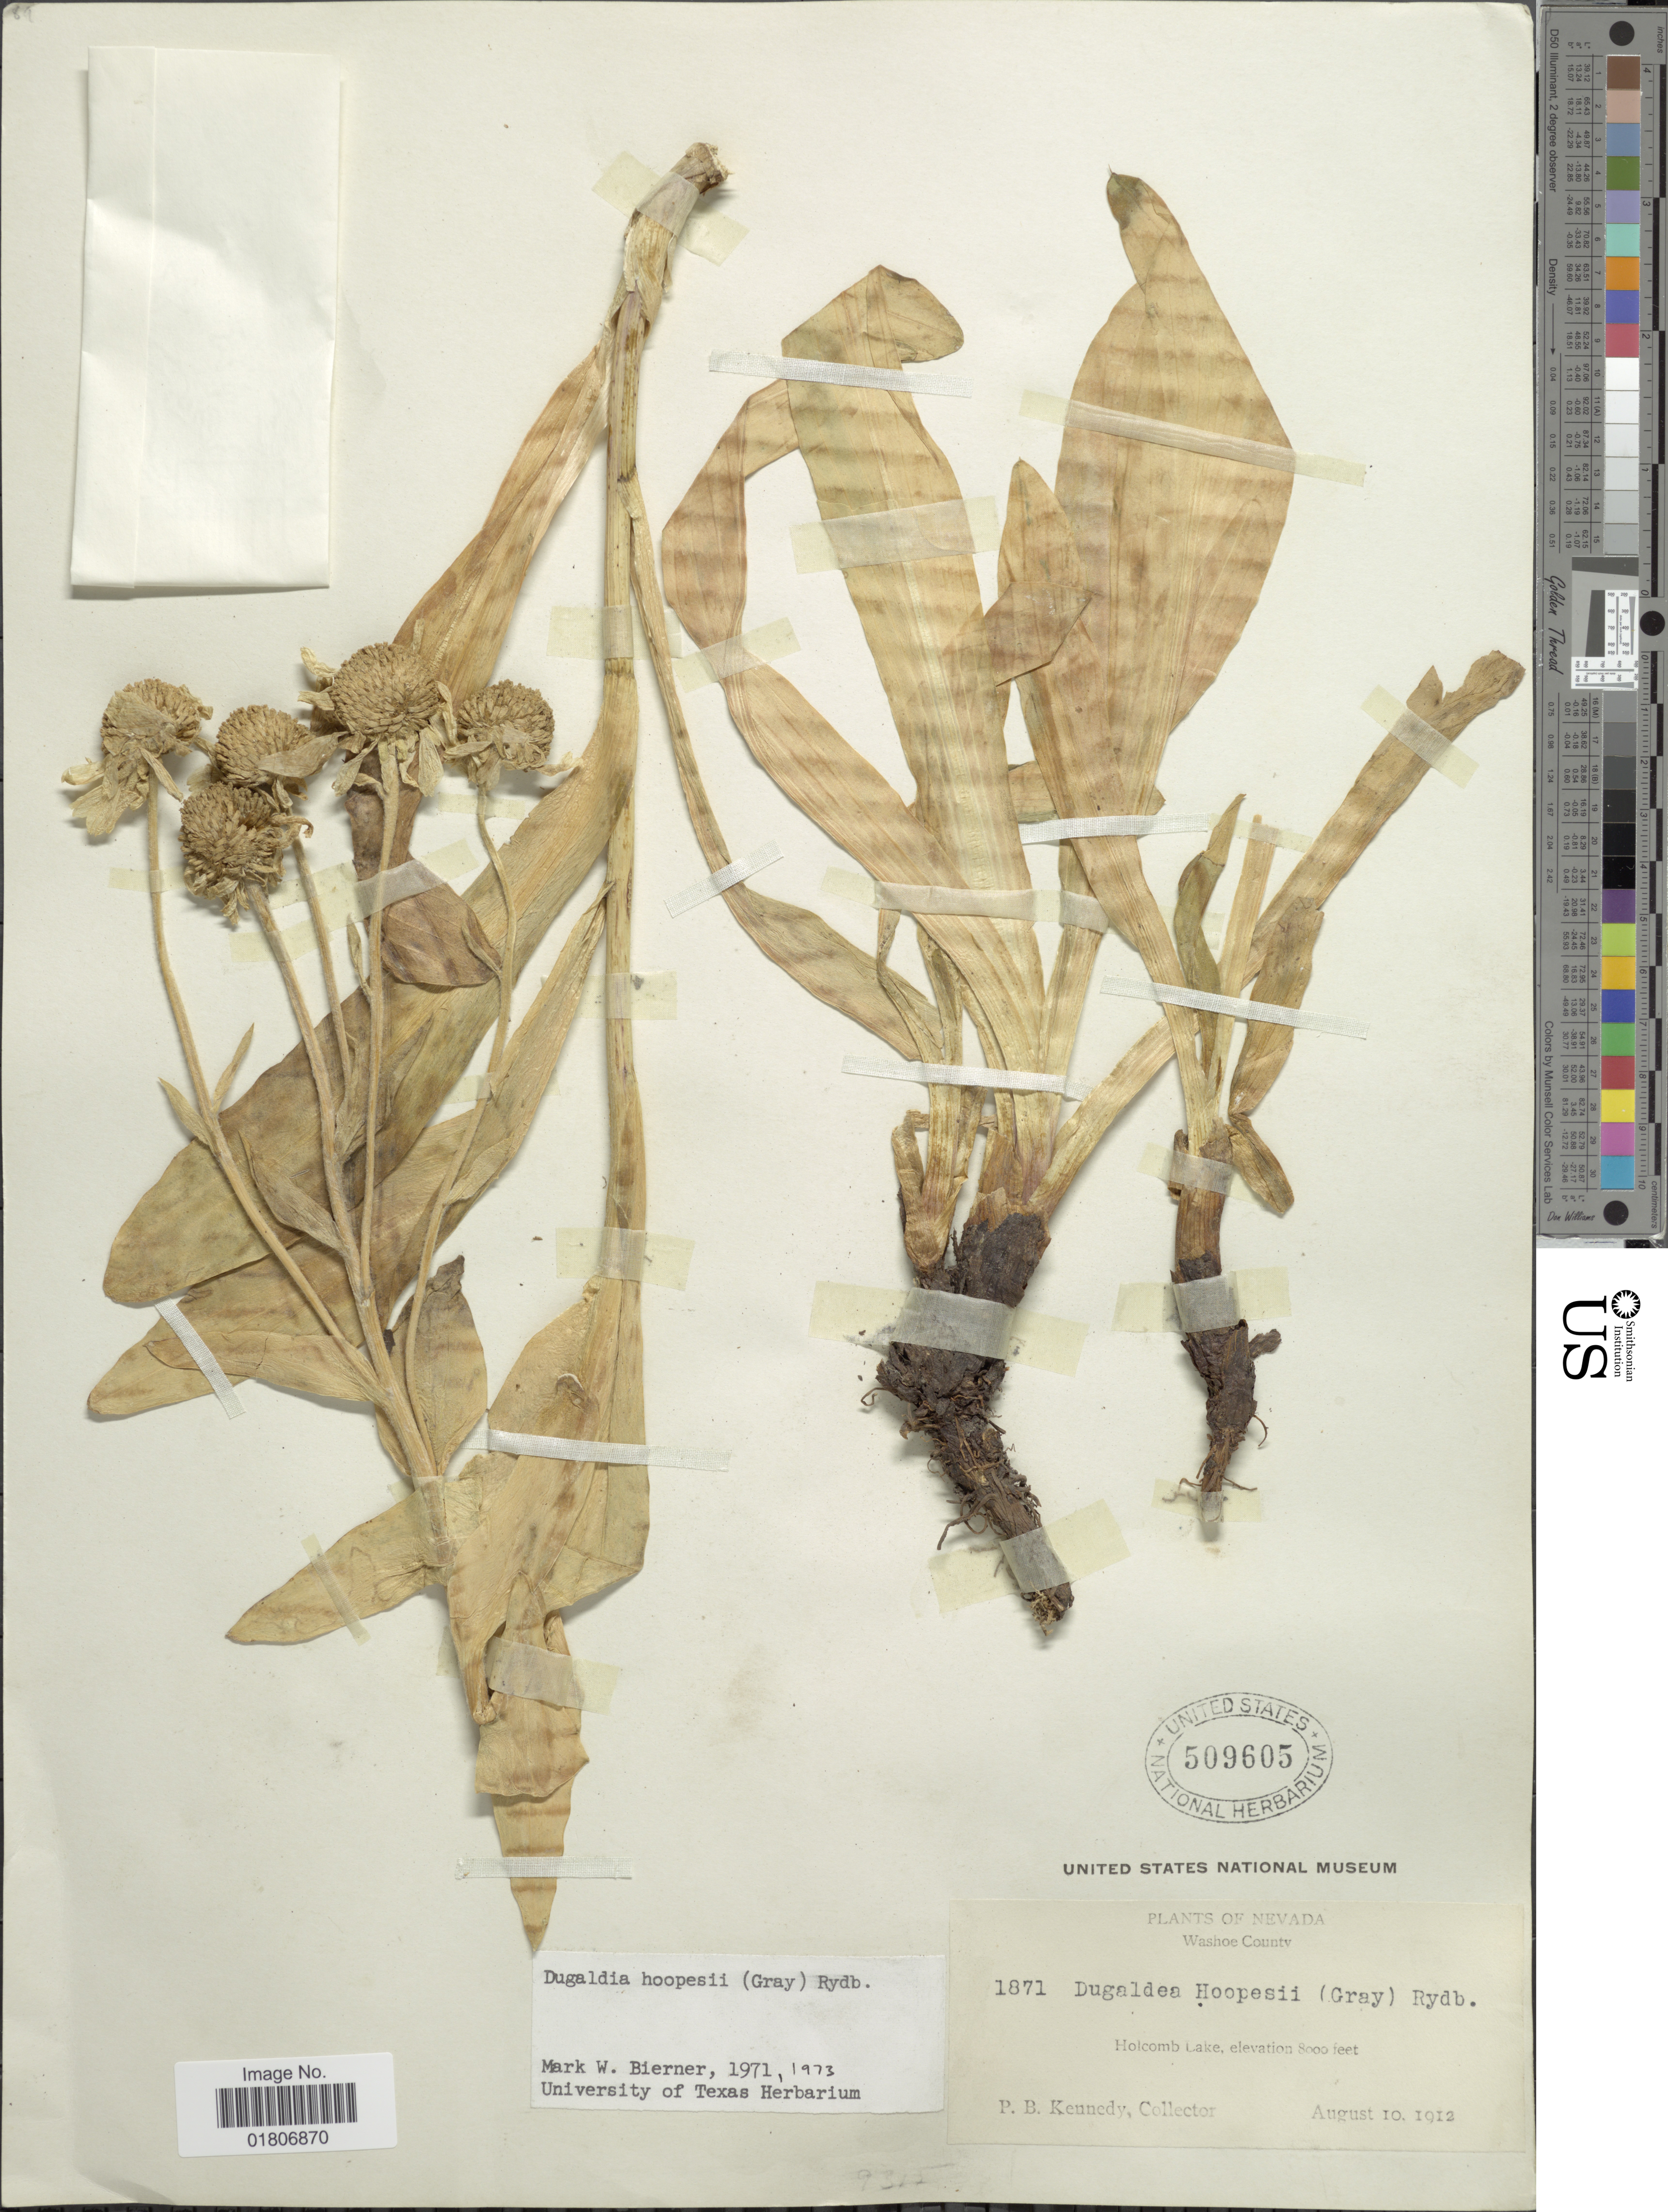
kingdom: Plantae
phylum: Tracheophyta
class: Magnoliopsida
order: Asterales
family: Asteraceae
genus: Dugaldia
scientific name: Dugaldia hoopesii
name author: (A. Gray) Rydb.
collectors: P. B. Kennedy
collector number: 1871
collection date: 1912-08-10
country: United States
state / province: Nevada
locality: Washoe County. Holcomb Lake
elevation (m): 2438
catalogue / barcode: US 509605